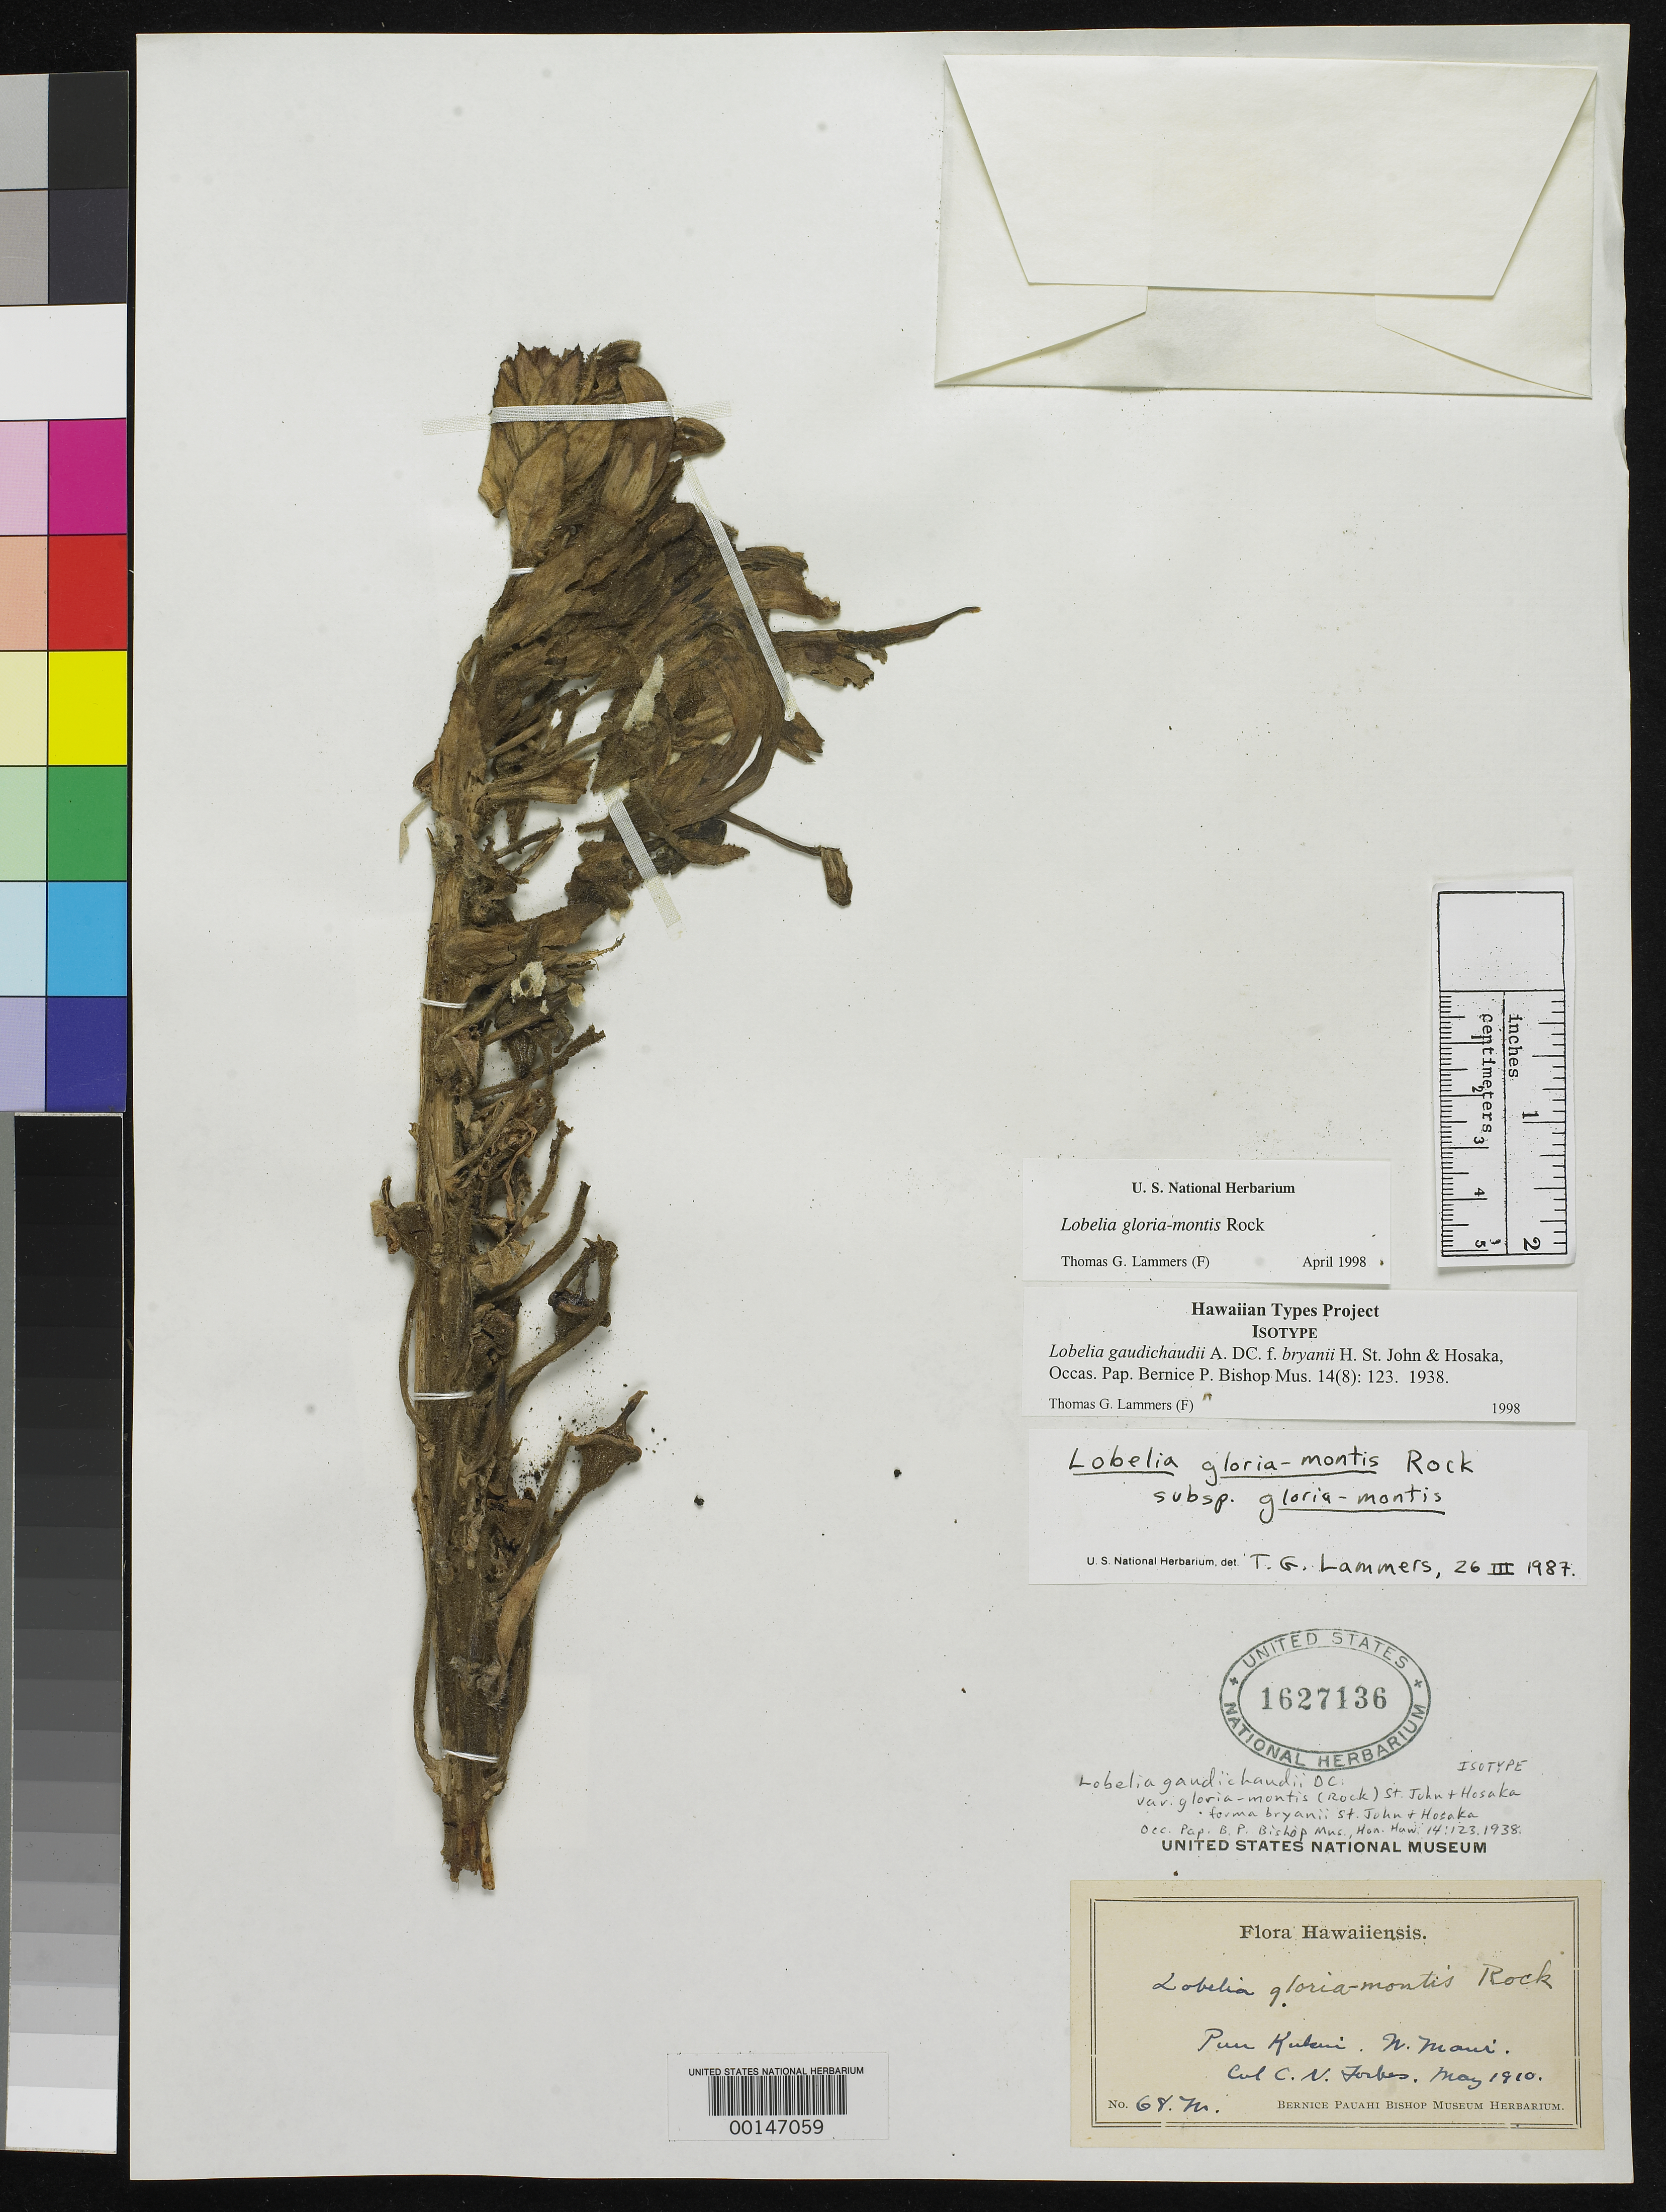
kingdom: Plantae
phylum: Tracheophyta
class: Magnoliopsida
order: Asterales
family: Campanulaceae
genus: Lobelia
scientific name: Lobelia gaudichaudii f. bryanii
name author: H. St. John & Hosaka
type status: Isotype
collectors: C. N. Forbes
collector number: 68.M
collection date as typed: May 1910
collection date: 1910-05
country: United States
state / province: Hawaii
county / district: Maui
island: Maui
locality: Puu Kukui.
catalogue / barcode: US 1627136